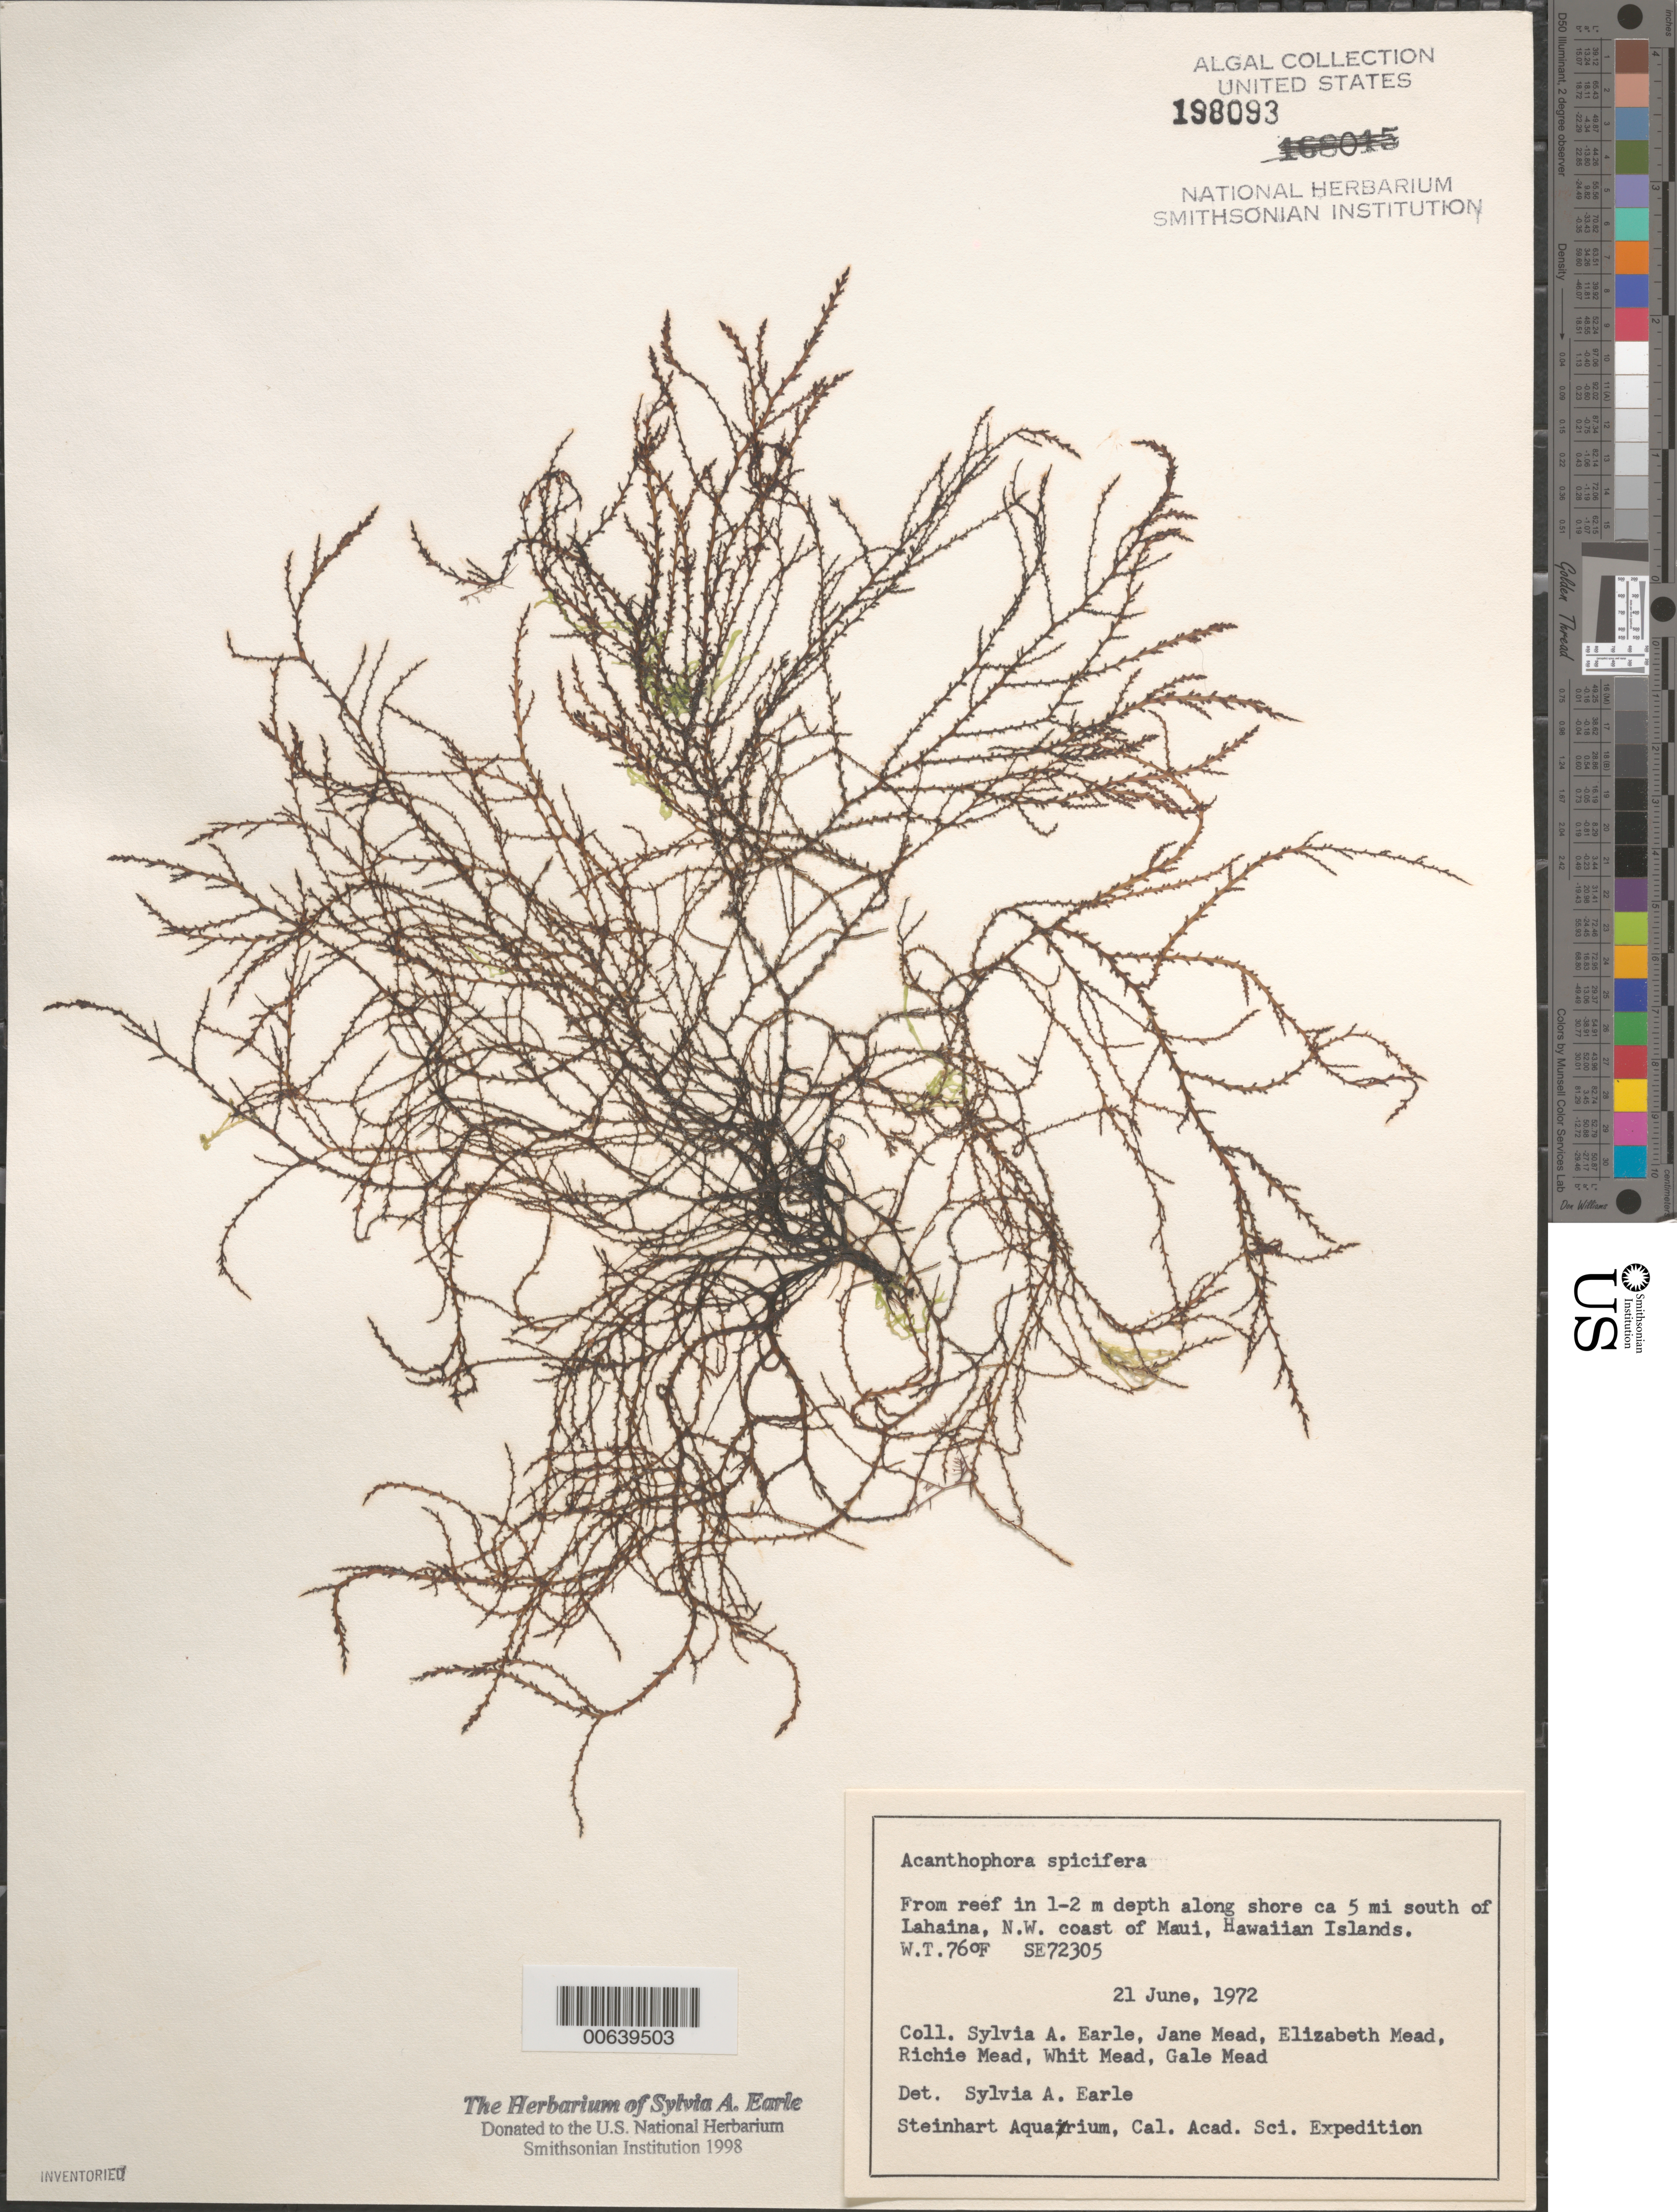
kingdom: Plantae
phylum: Rhodophyta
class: Florideophyceae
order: Ceramiales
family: Rhodomelaceae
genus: Acanthophora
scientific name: Acanthophora spicifera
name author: (Vahl) Børgesen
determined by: Earle, S. A.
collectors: S. A. Earle, J. Mead, E. Mead, R. Mead, W. Mead & G. W. Mead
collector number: SE 72305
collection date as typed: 21 Jun 1972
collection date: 1972-06-21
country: United States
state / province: Hawaii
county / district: Maui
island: Maui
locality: Shore ca. 5 miles south of Lahaina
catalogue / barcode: US 198093